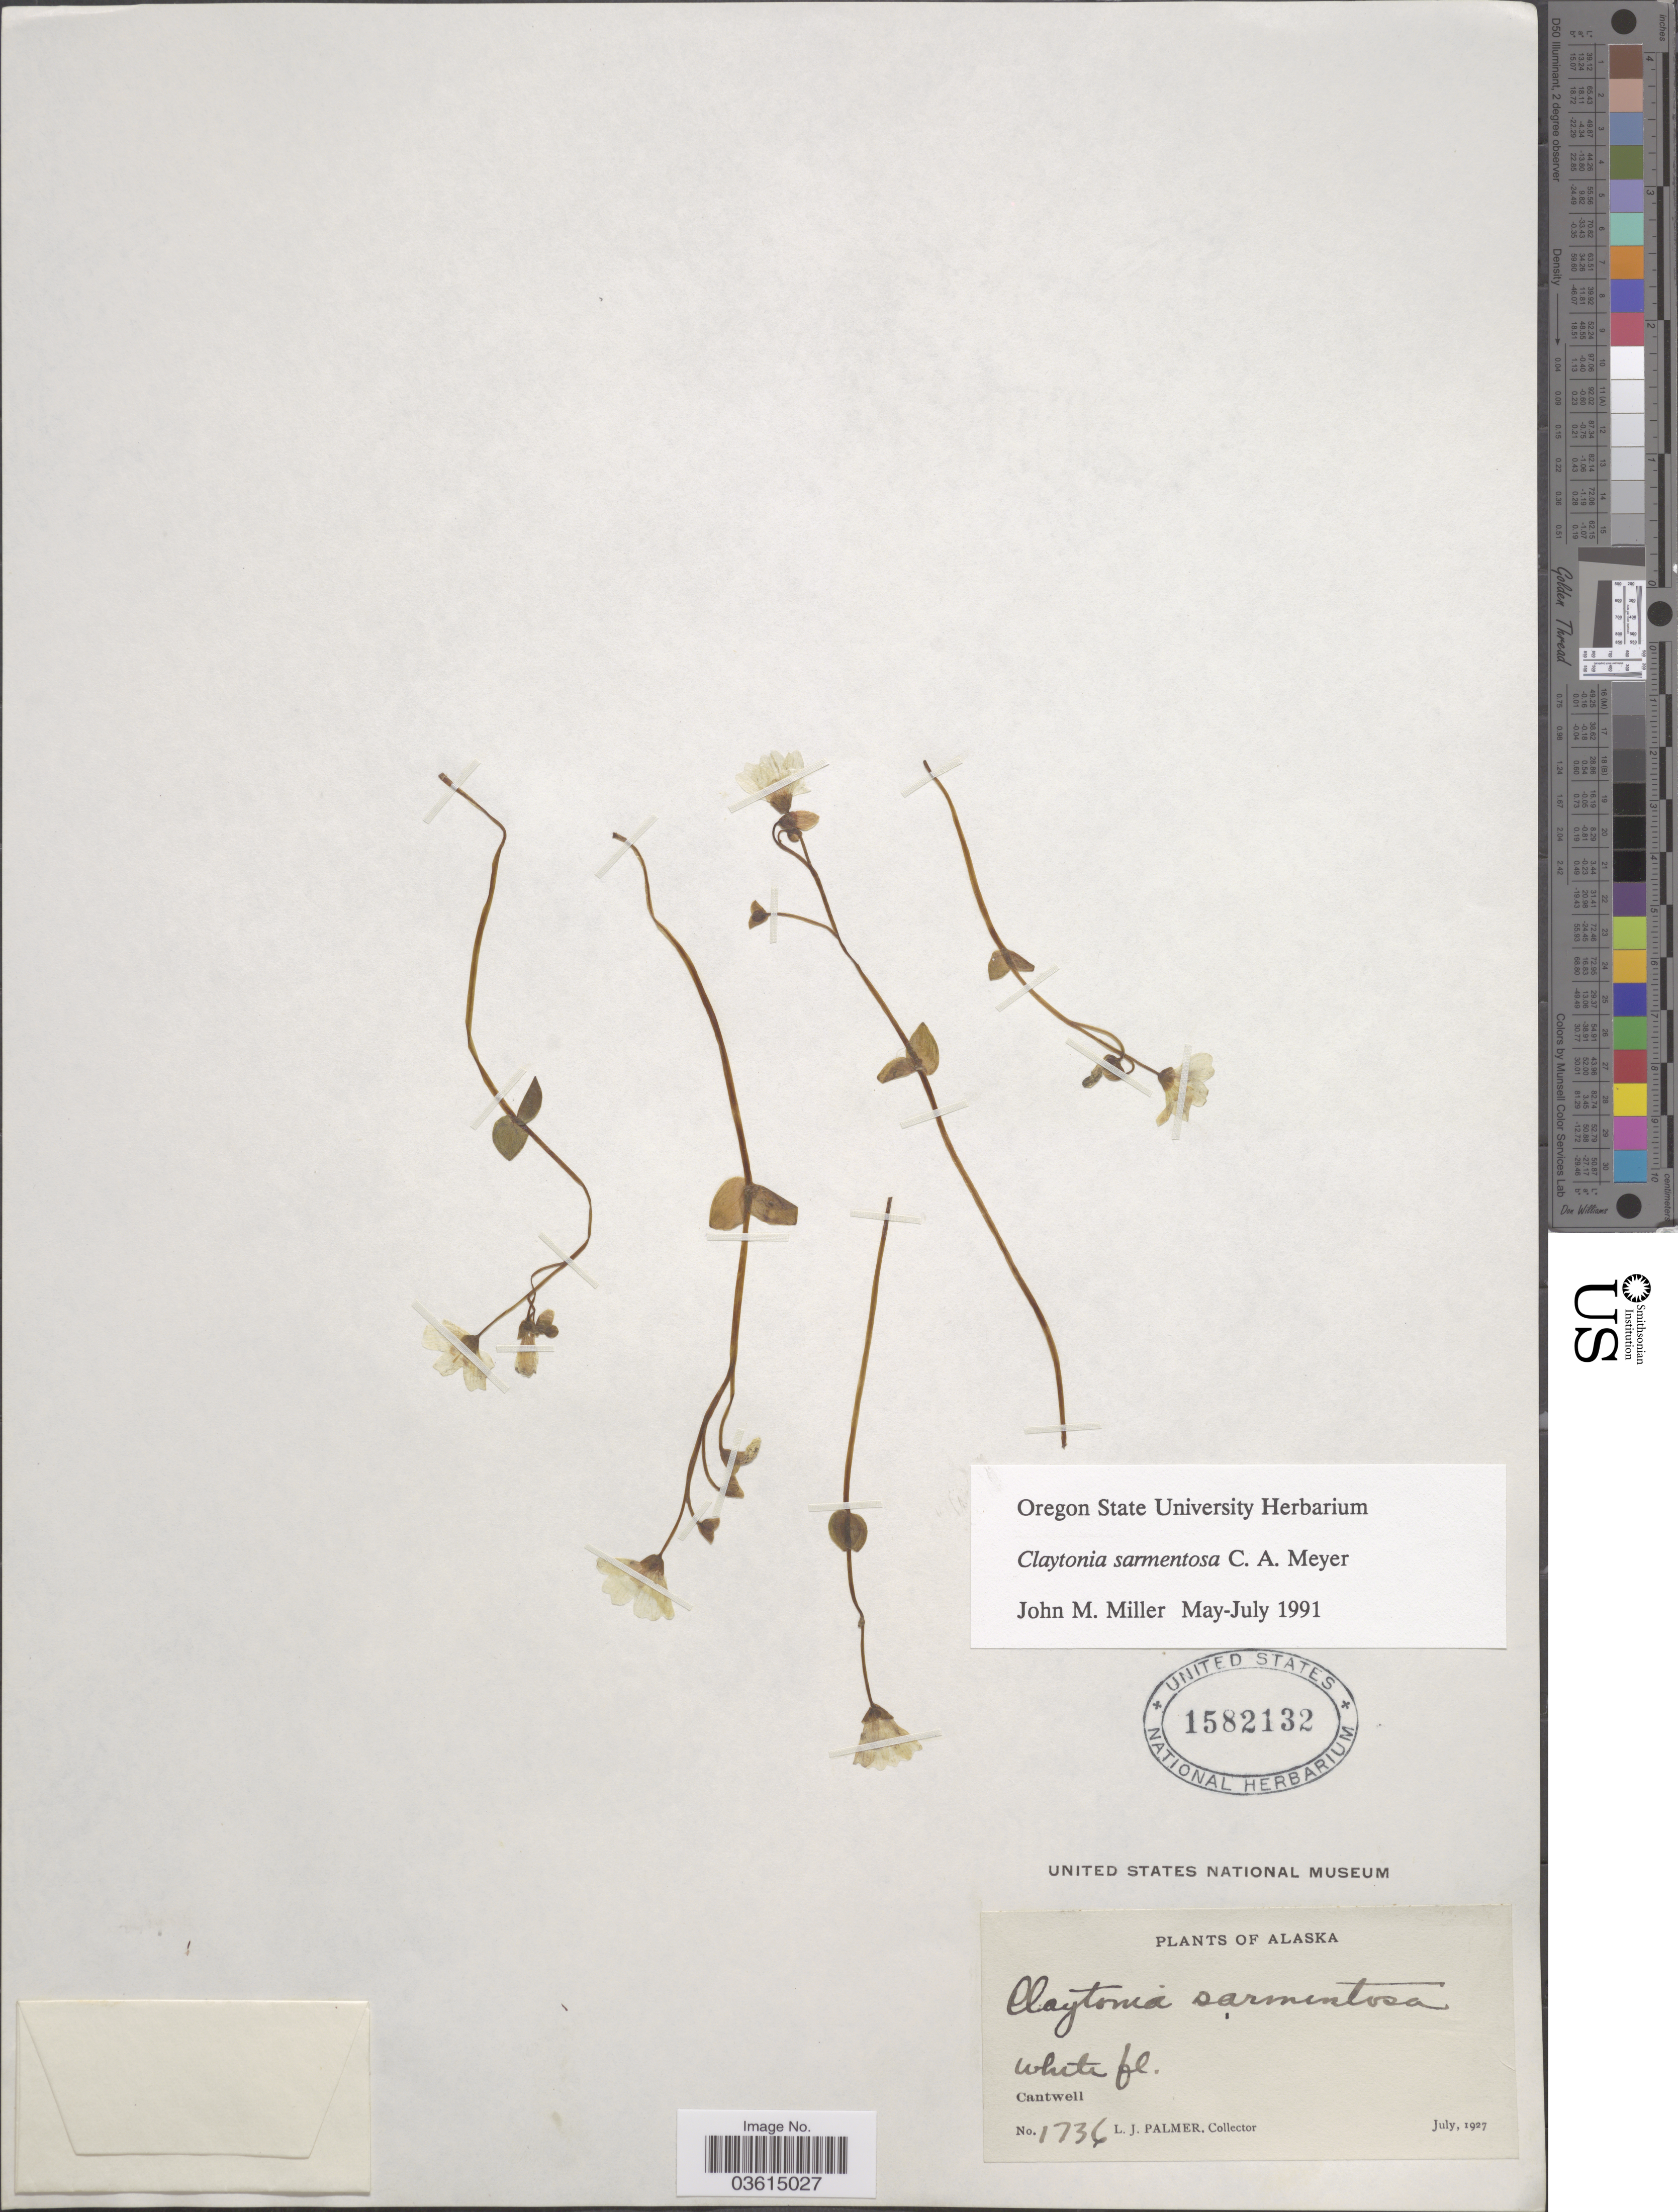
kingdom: Plantae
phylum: Tracheophyta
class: Magnoliopsida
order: Caryophyllales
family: Montiaceae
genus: Claytonia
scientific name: Claytonia sarmentosa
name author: C.A. Mey.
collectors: L. J. Palmer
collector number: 1736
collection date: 1927-07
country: United States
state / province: Alaska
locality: Cantwell.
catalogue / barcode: US 1582132